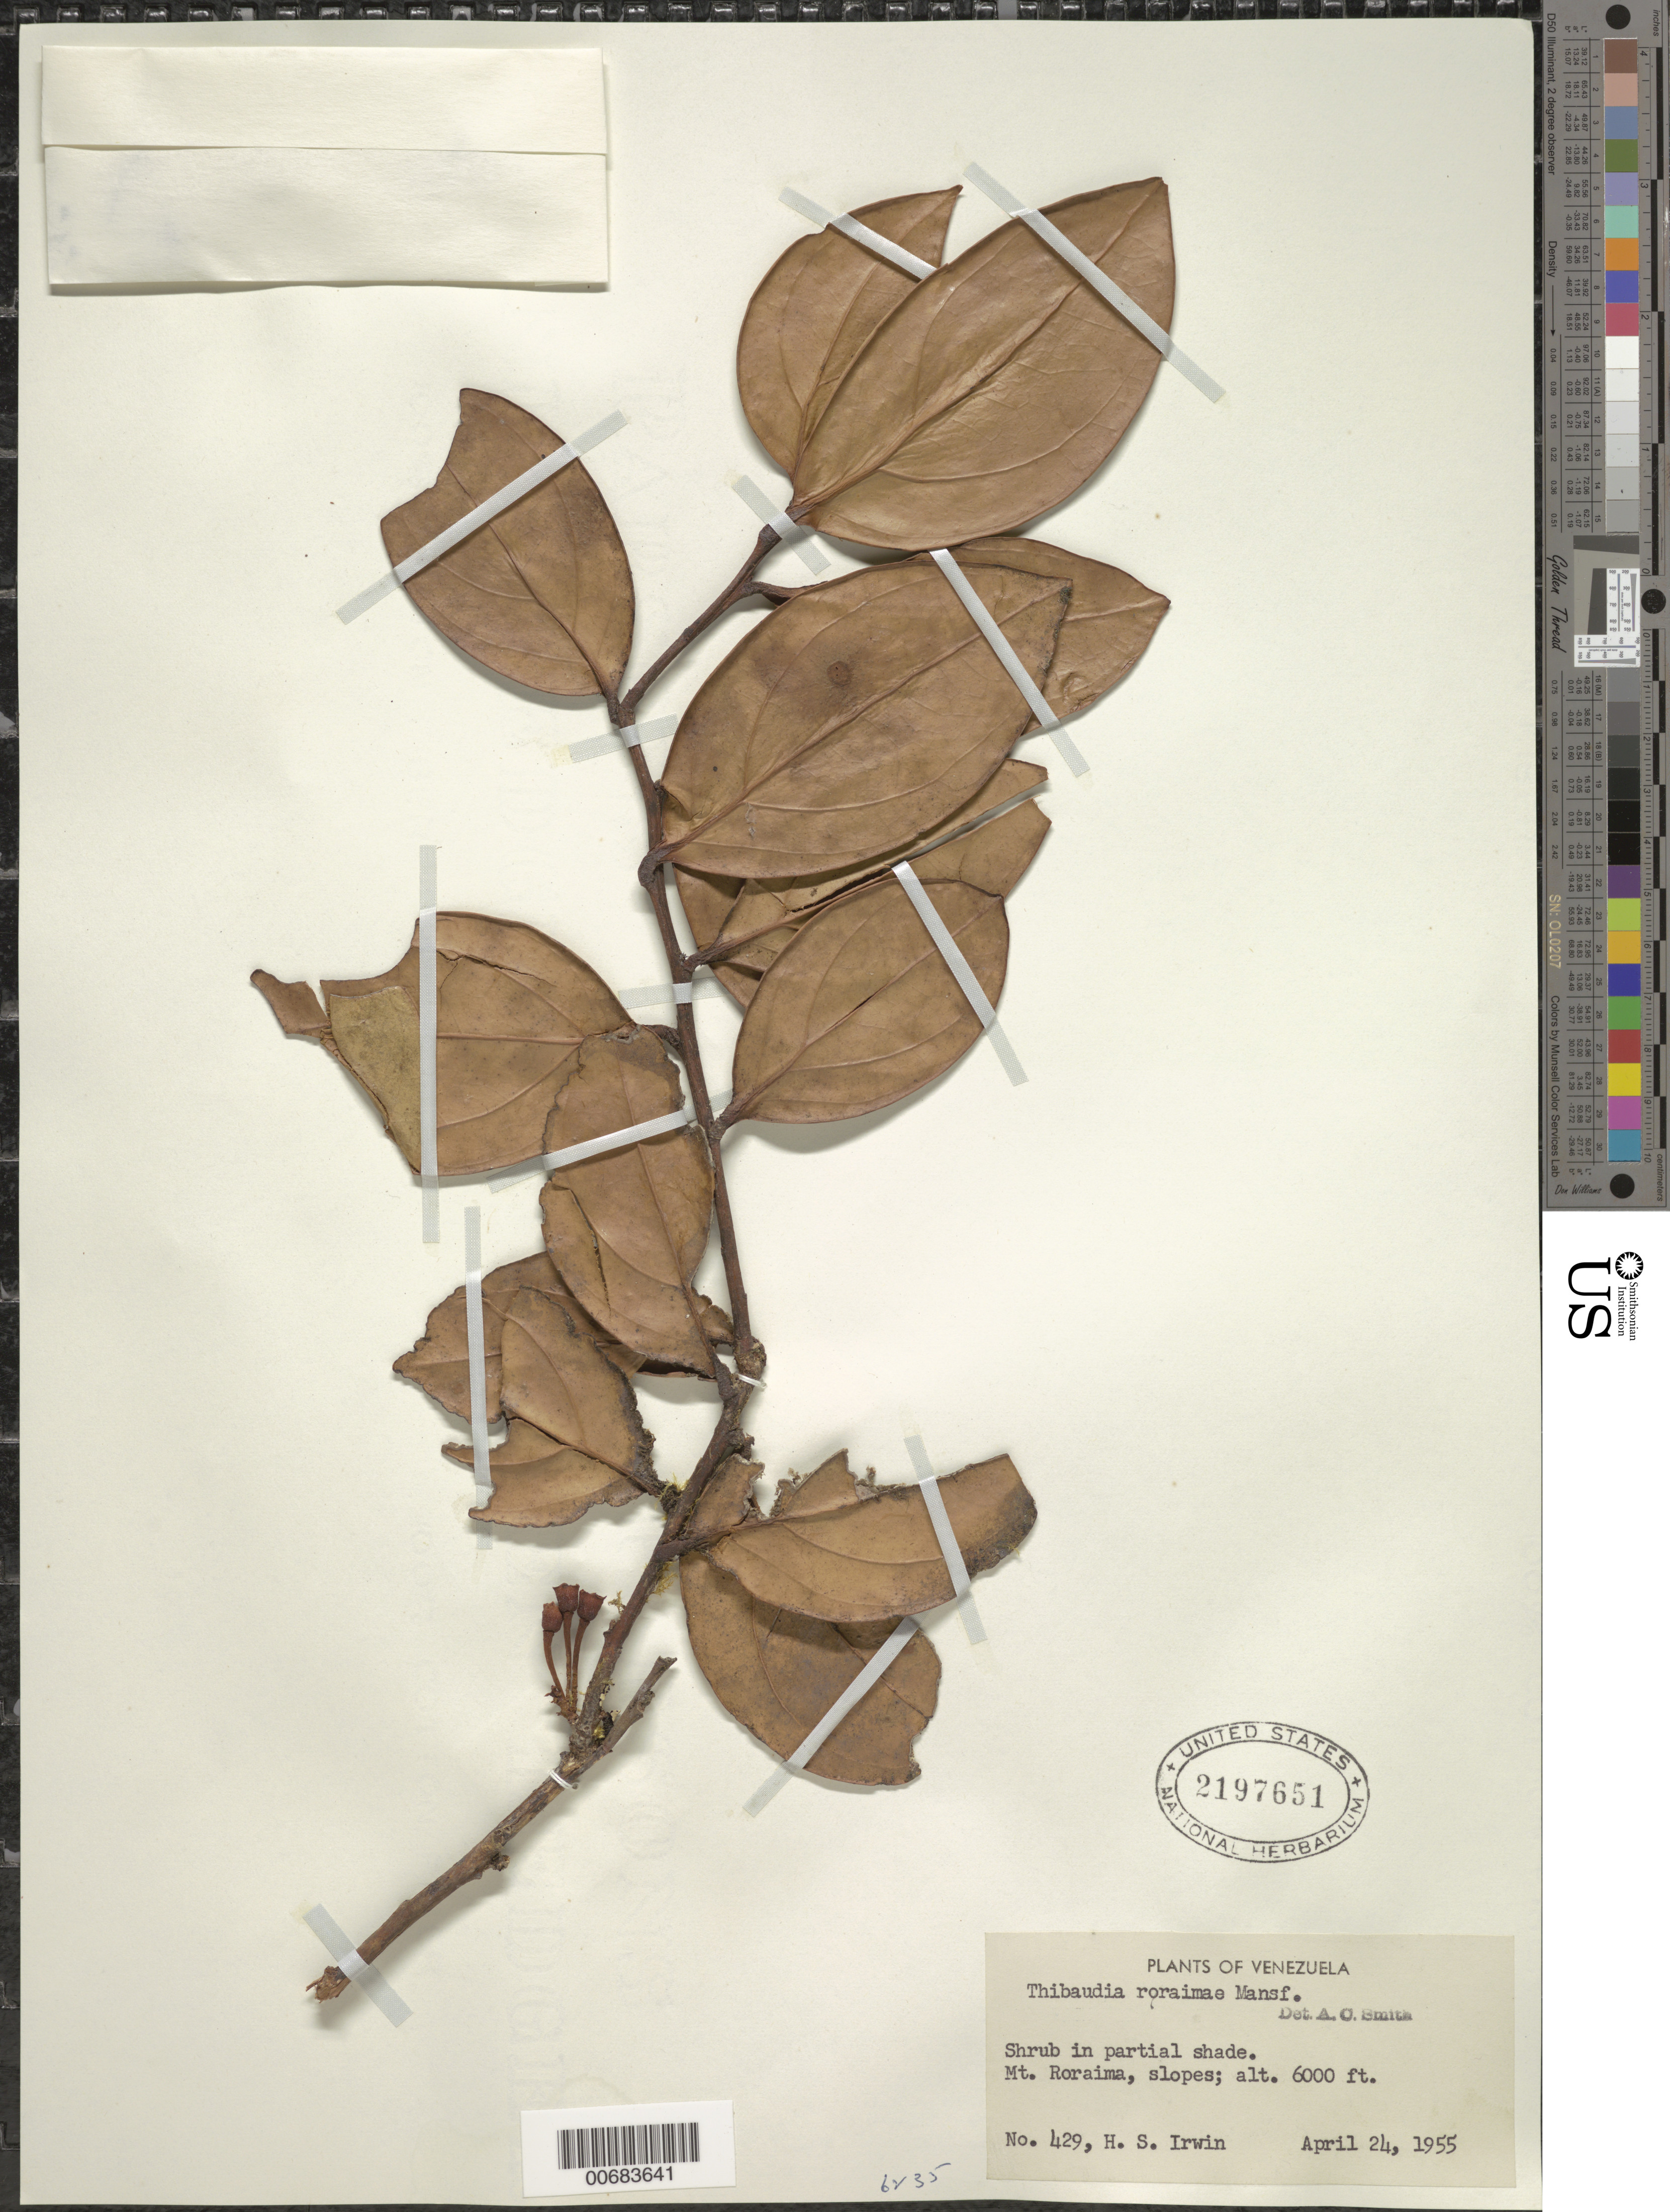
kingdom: Plantae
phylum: Tracheophyta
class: Magnoliopsida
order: Ericales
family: Ericaceae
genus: Thibaudia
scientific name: Thibaudia roraimae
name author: Mansf.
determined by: Smith, A. C.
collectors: H. Irwin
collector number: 429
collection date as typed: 24-Apr-55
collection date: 1955-04-24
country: Venezuela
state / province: Bolívar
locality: Mt. Roraima, slopes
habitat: Slopes, partial shade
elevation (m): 1829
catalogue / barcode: US 2197651